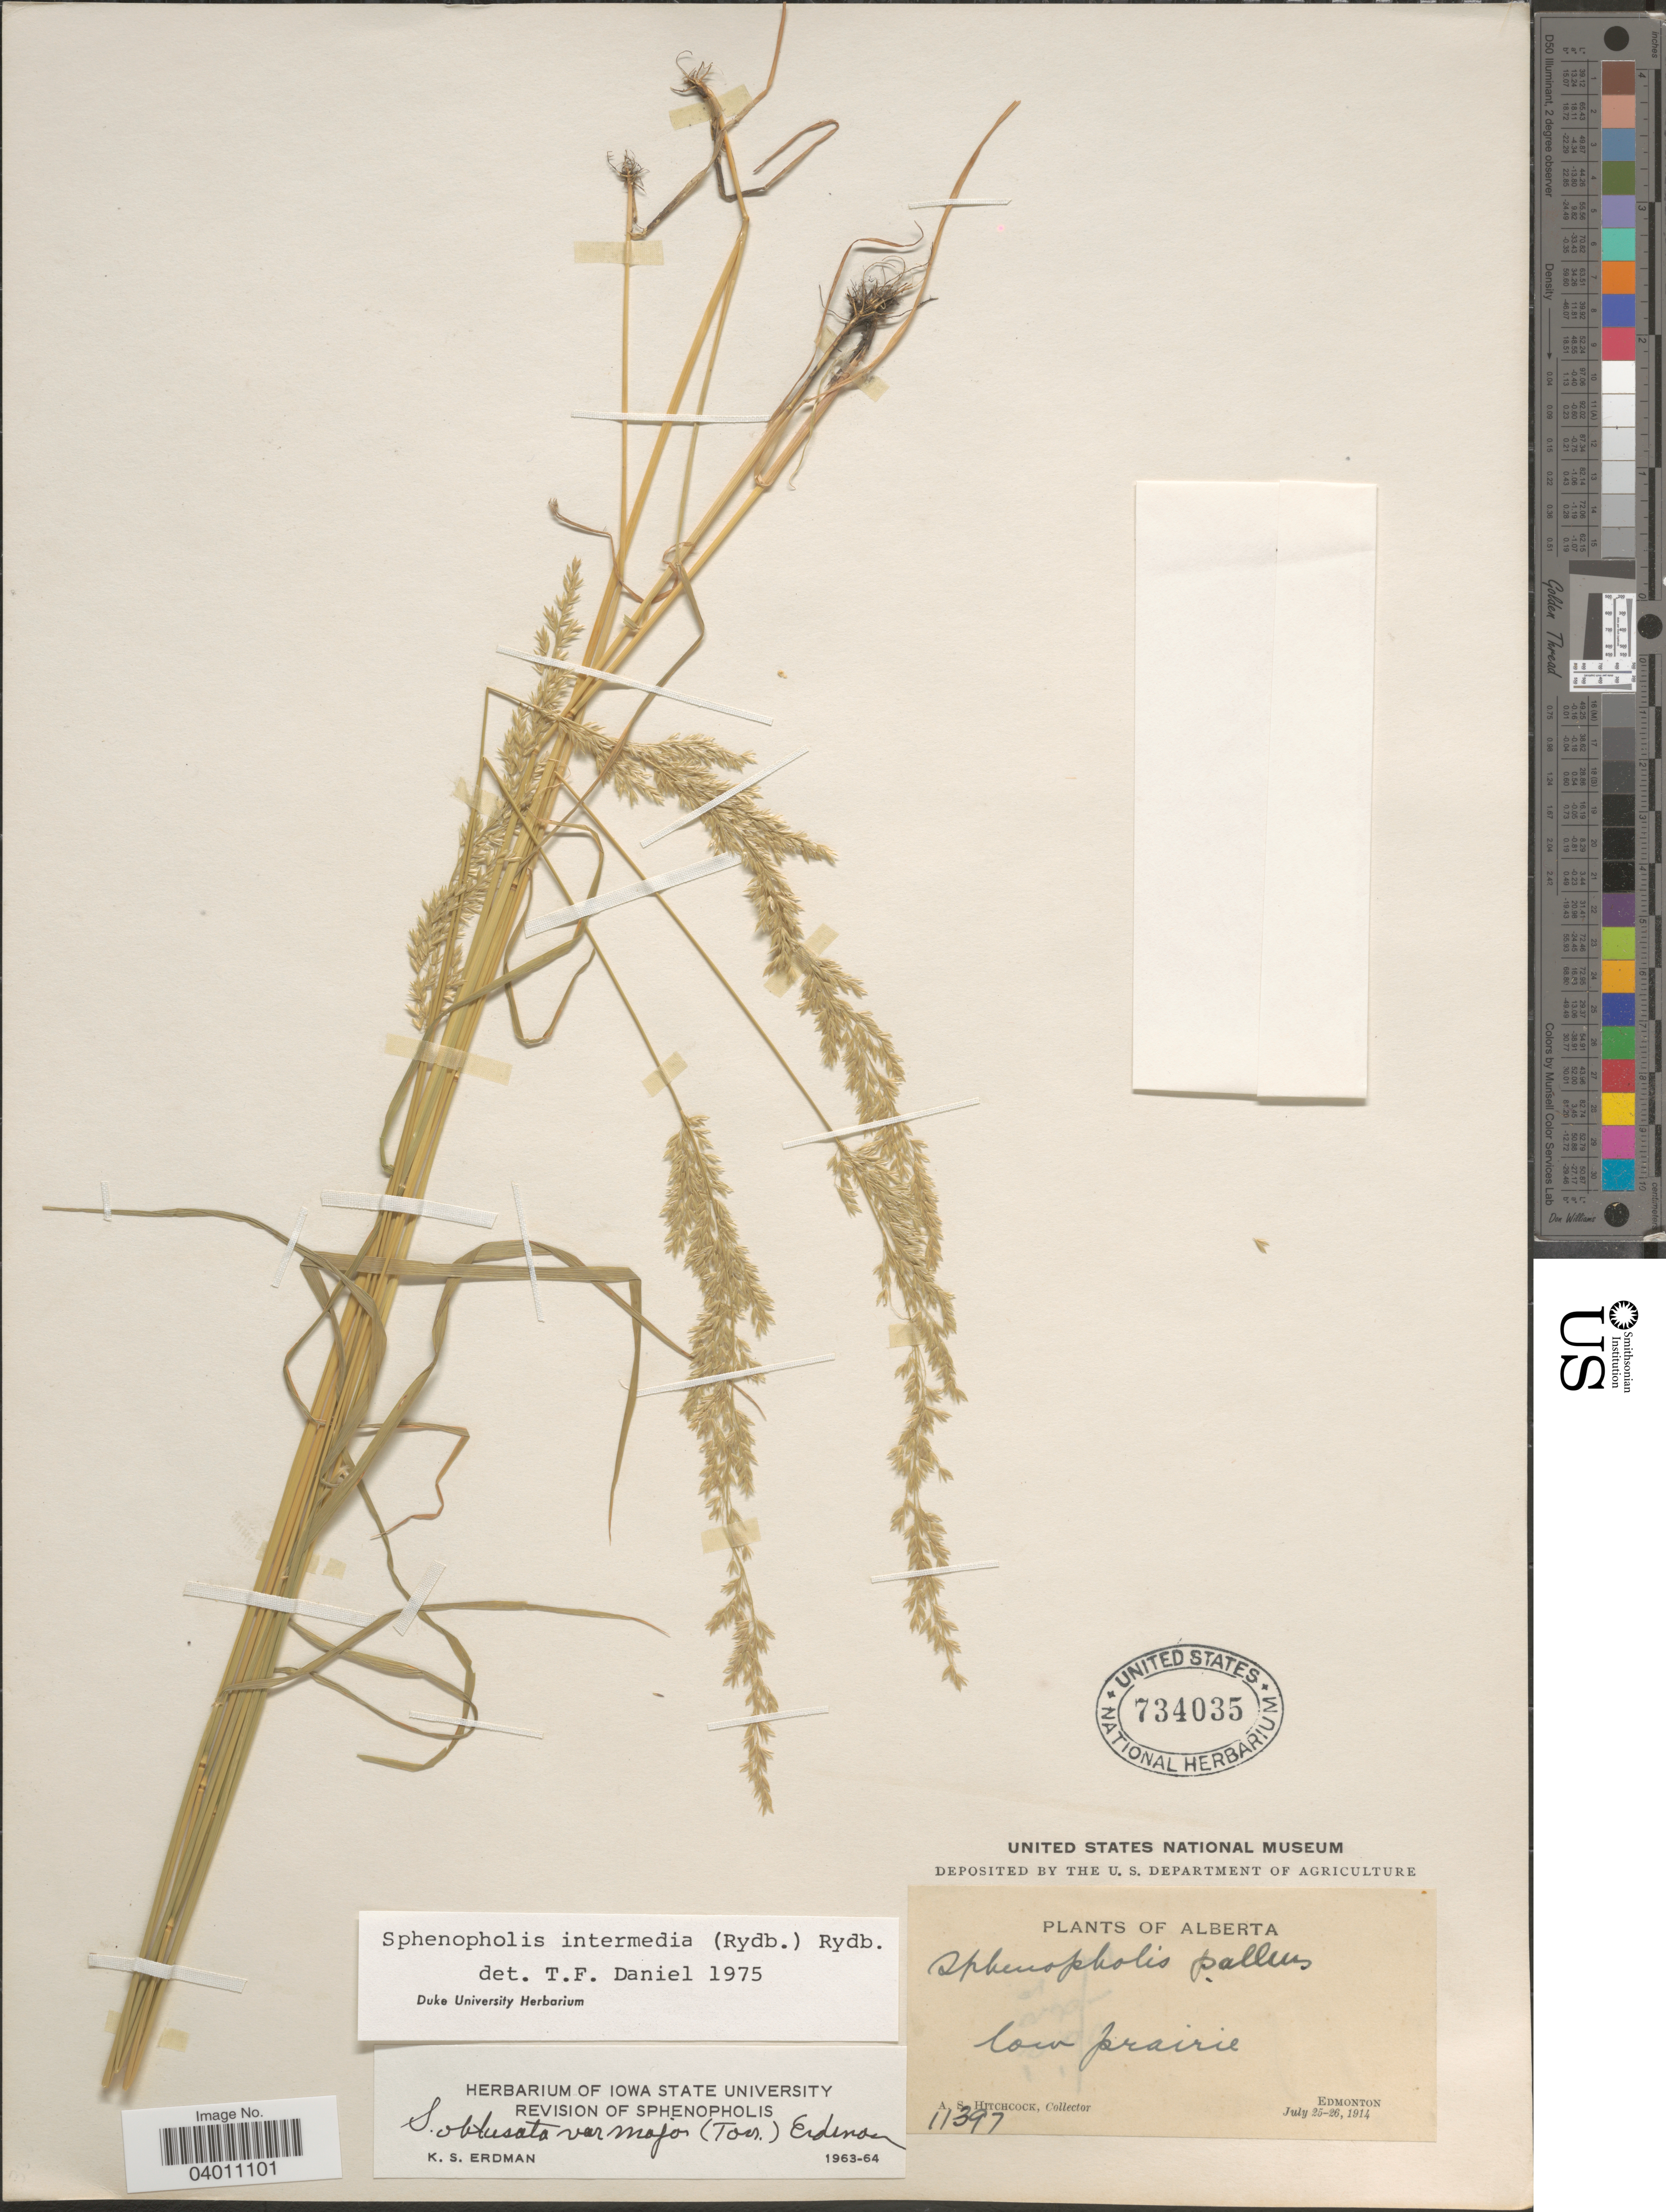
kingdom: Plantae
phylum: Tracheophyta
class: Liliopsida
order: Poales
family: Poaceae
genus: Sphenopholis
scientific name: Sphenopholis intermedia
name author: (Rydb.) Rydb.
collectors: A. S. Hitchcock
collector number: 11397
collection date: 1914-07-25/1914-07-26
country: Canada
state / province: Alberta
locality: Edmonton.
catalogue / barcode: US 734035